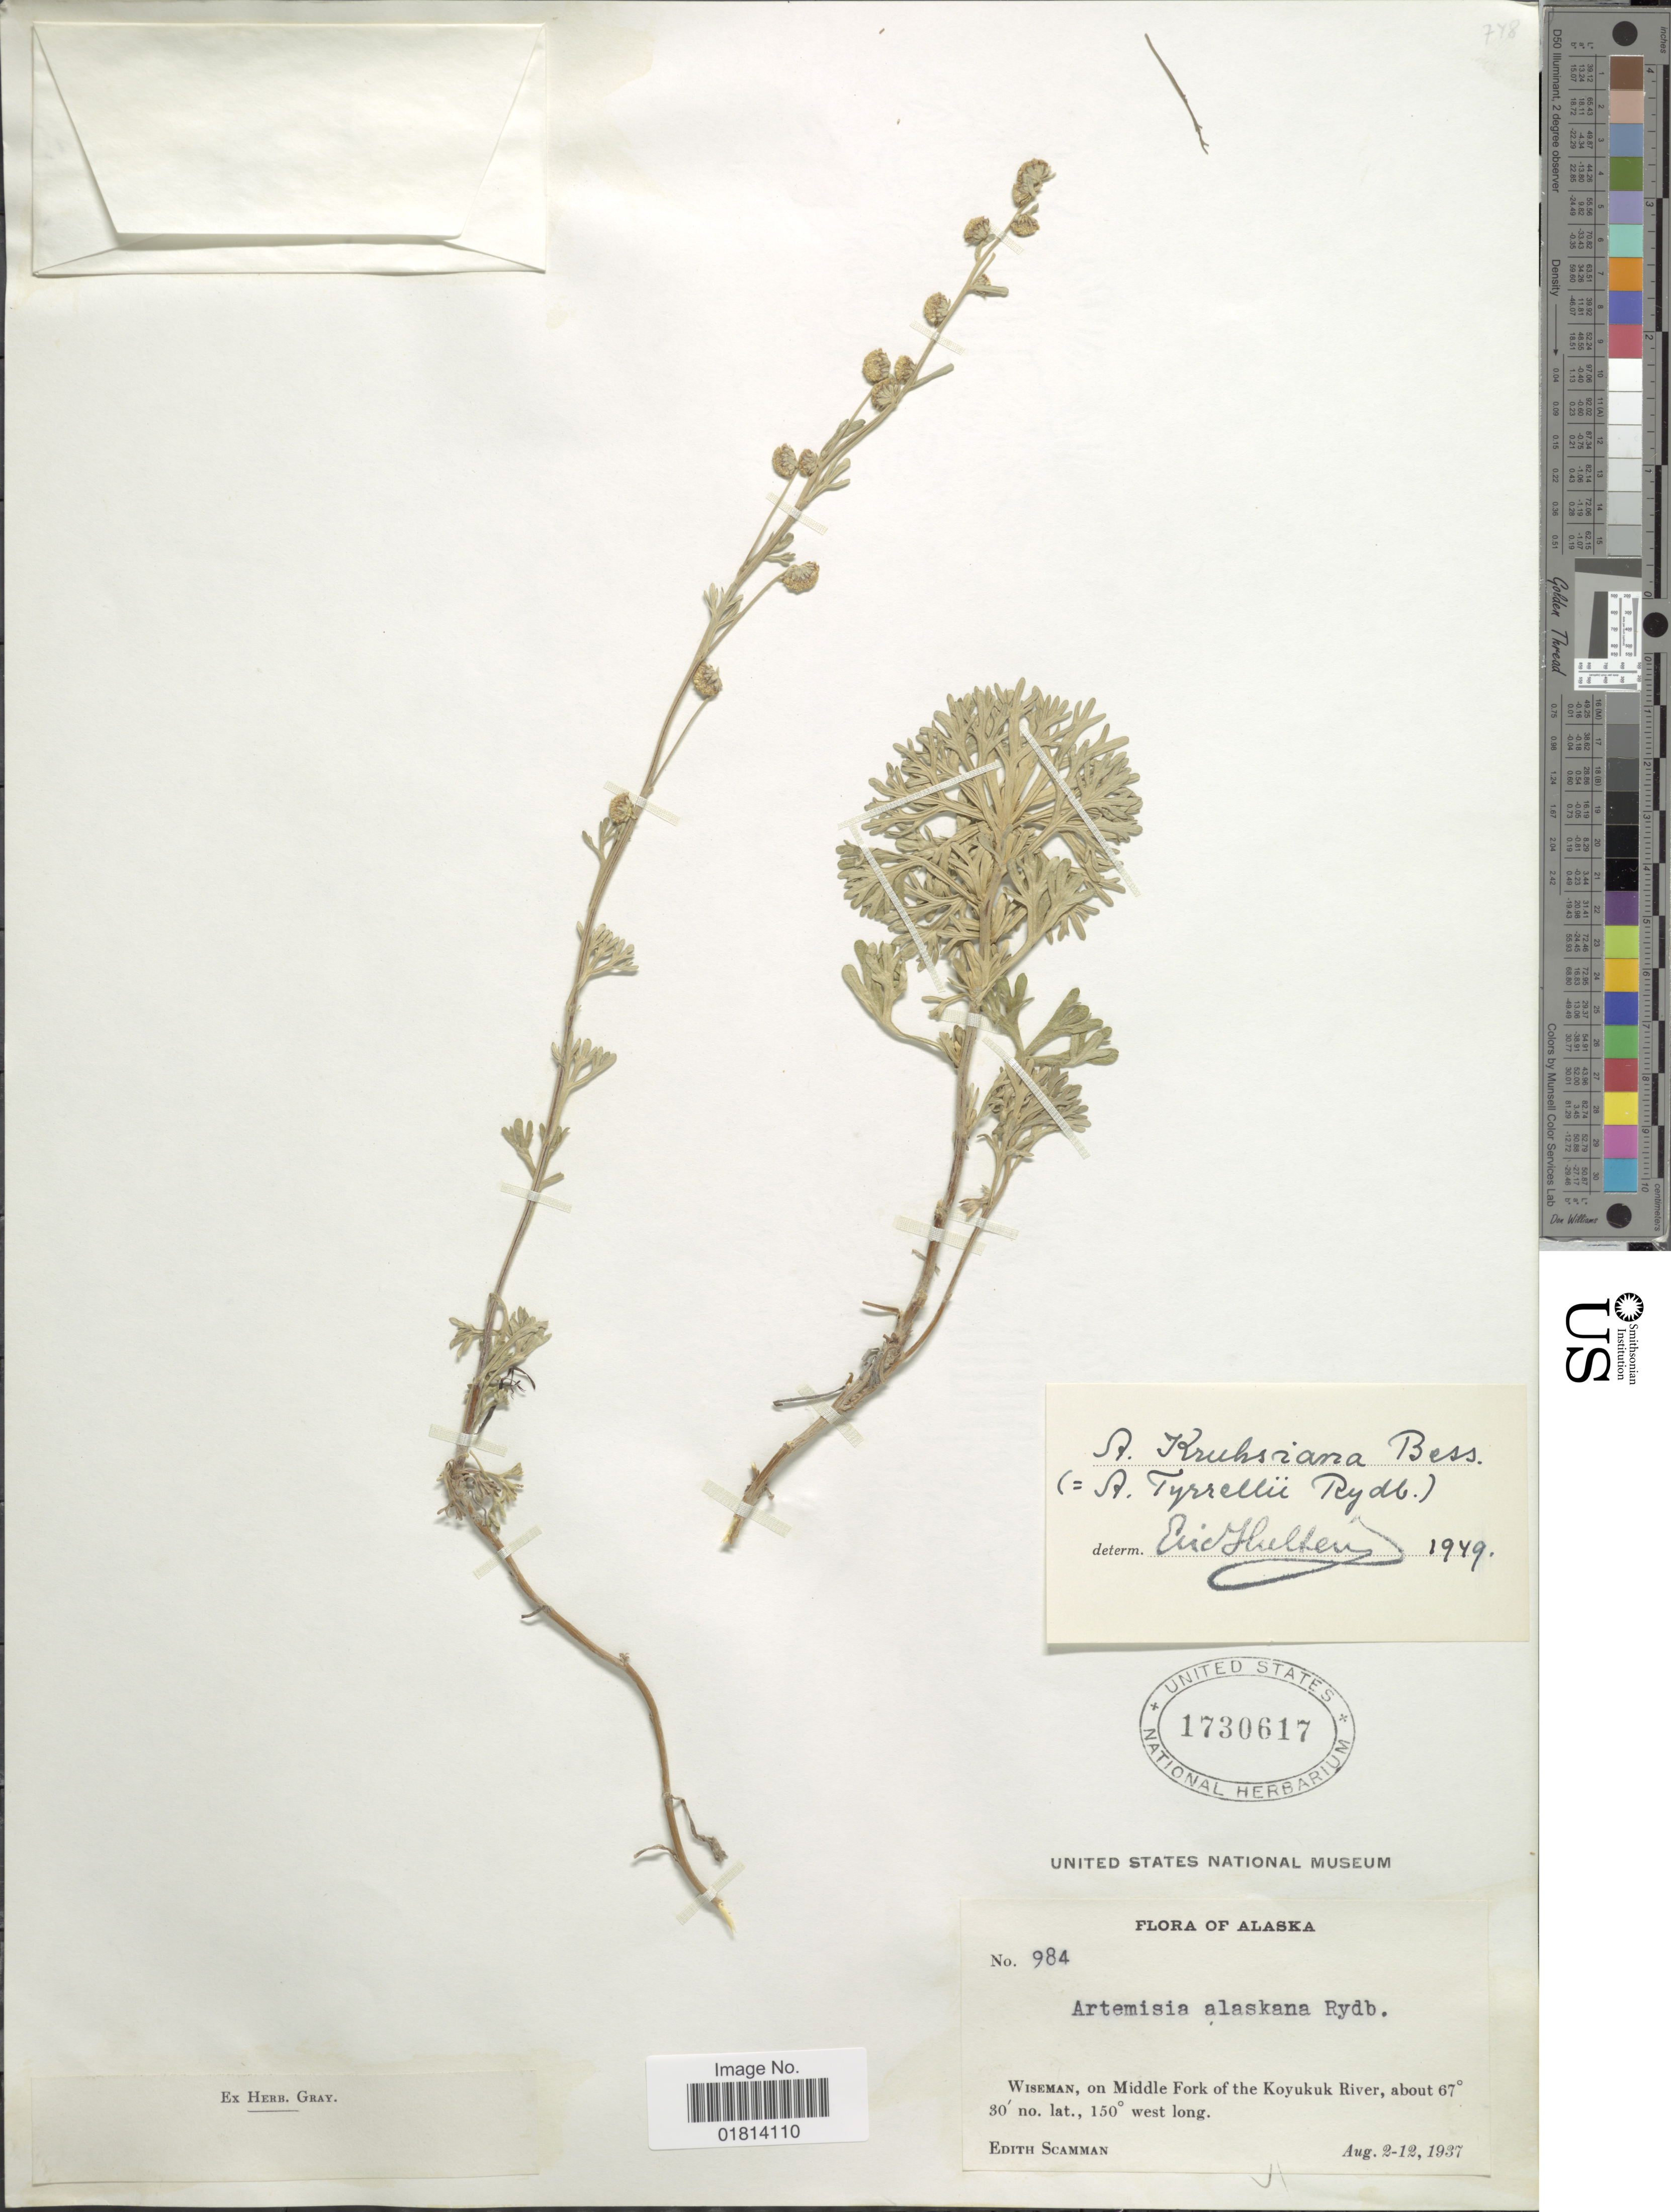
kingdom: Plantae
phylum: Tracheophyta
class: Magnoliopsida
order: Asterales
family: Asteraceae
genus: Artemisia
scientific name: Artemisia alaskana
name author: Rydb.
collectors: E. Scamman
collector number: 984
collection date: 1937-08-02/1937-08-12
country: United States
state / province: Alaska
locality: Wiseman, on Middle Fork of the Koyukuk River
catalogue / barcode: US 1730617